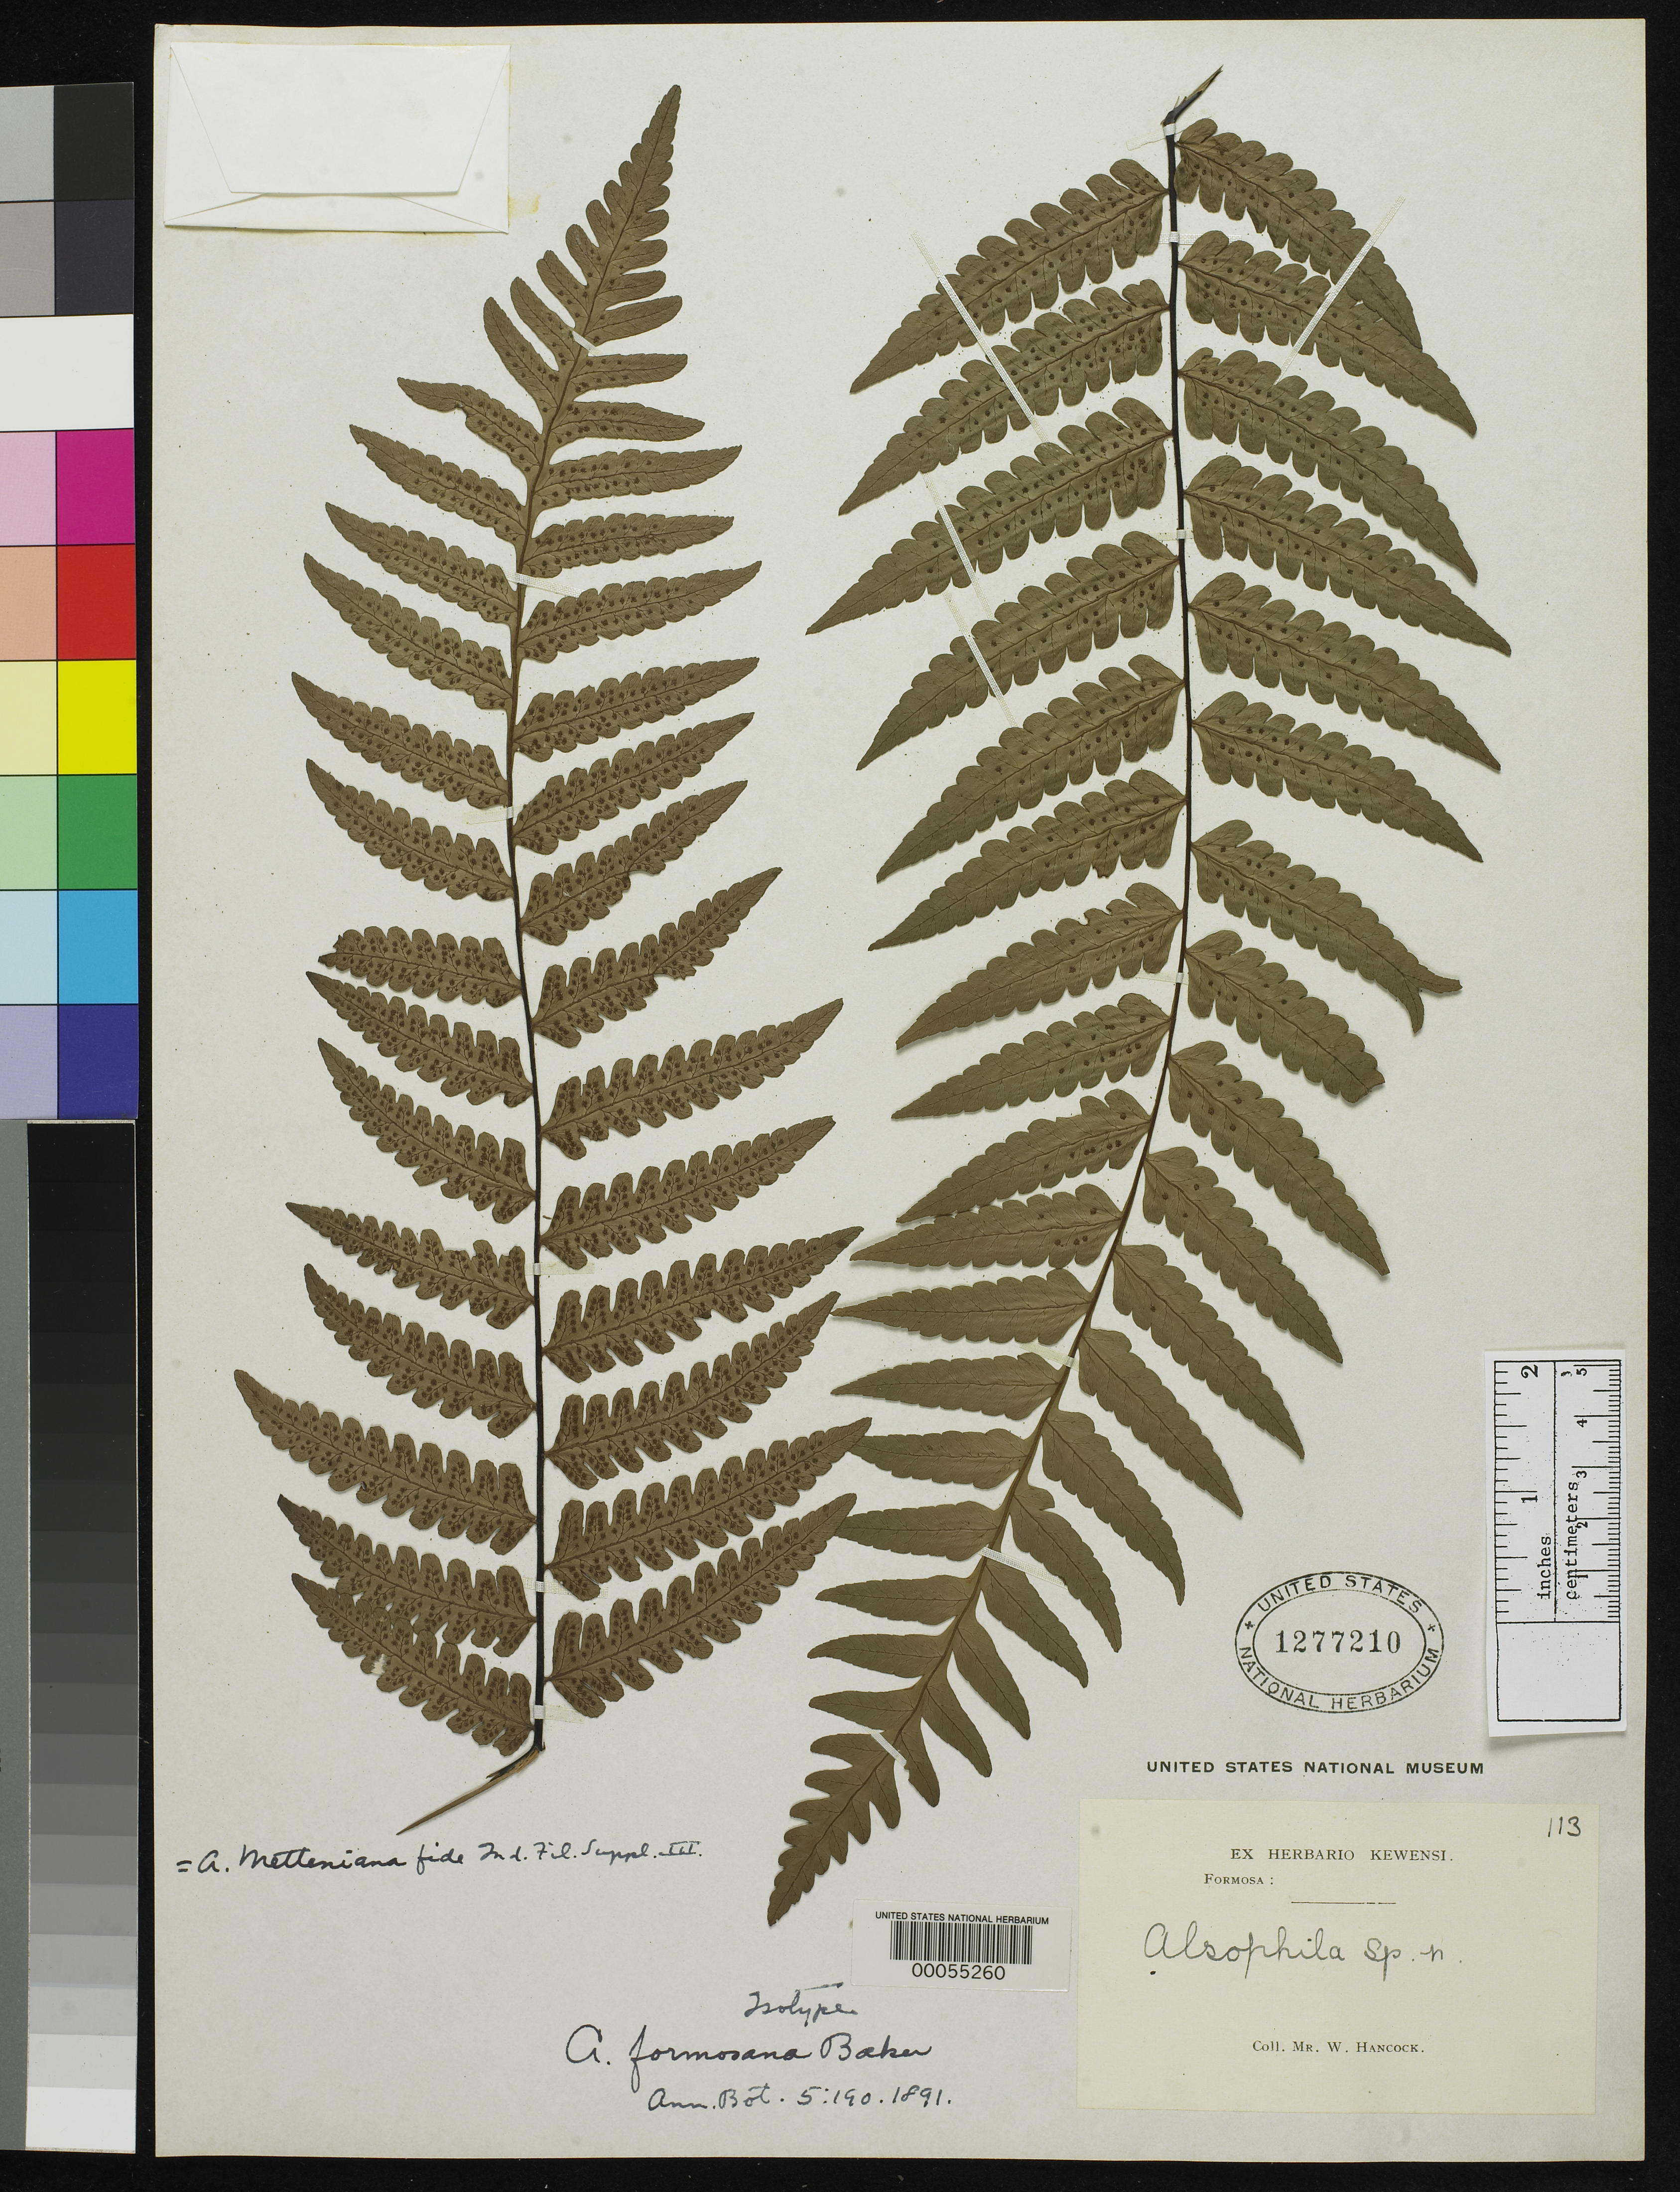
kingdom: Plantae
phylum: Tracheophyta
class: Polypodiopsida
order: Cyatheales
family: Cyatheaceae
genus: Alsophila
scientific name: Alsophila formosana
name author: Baker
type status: Type Collection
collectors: W. Hancock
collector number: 113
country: Taiwan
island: Taiwan [Formosa]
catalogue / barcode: US 1277210